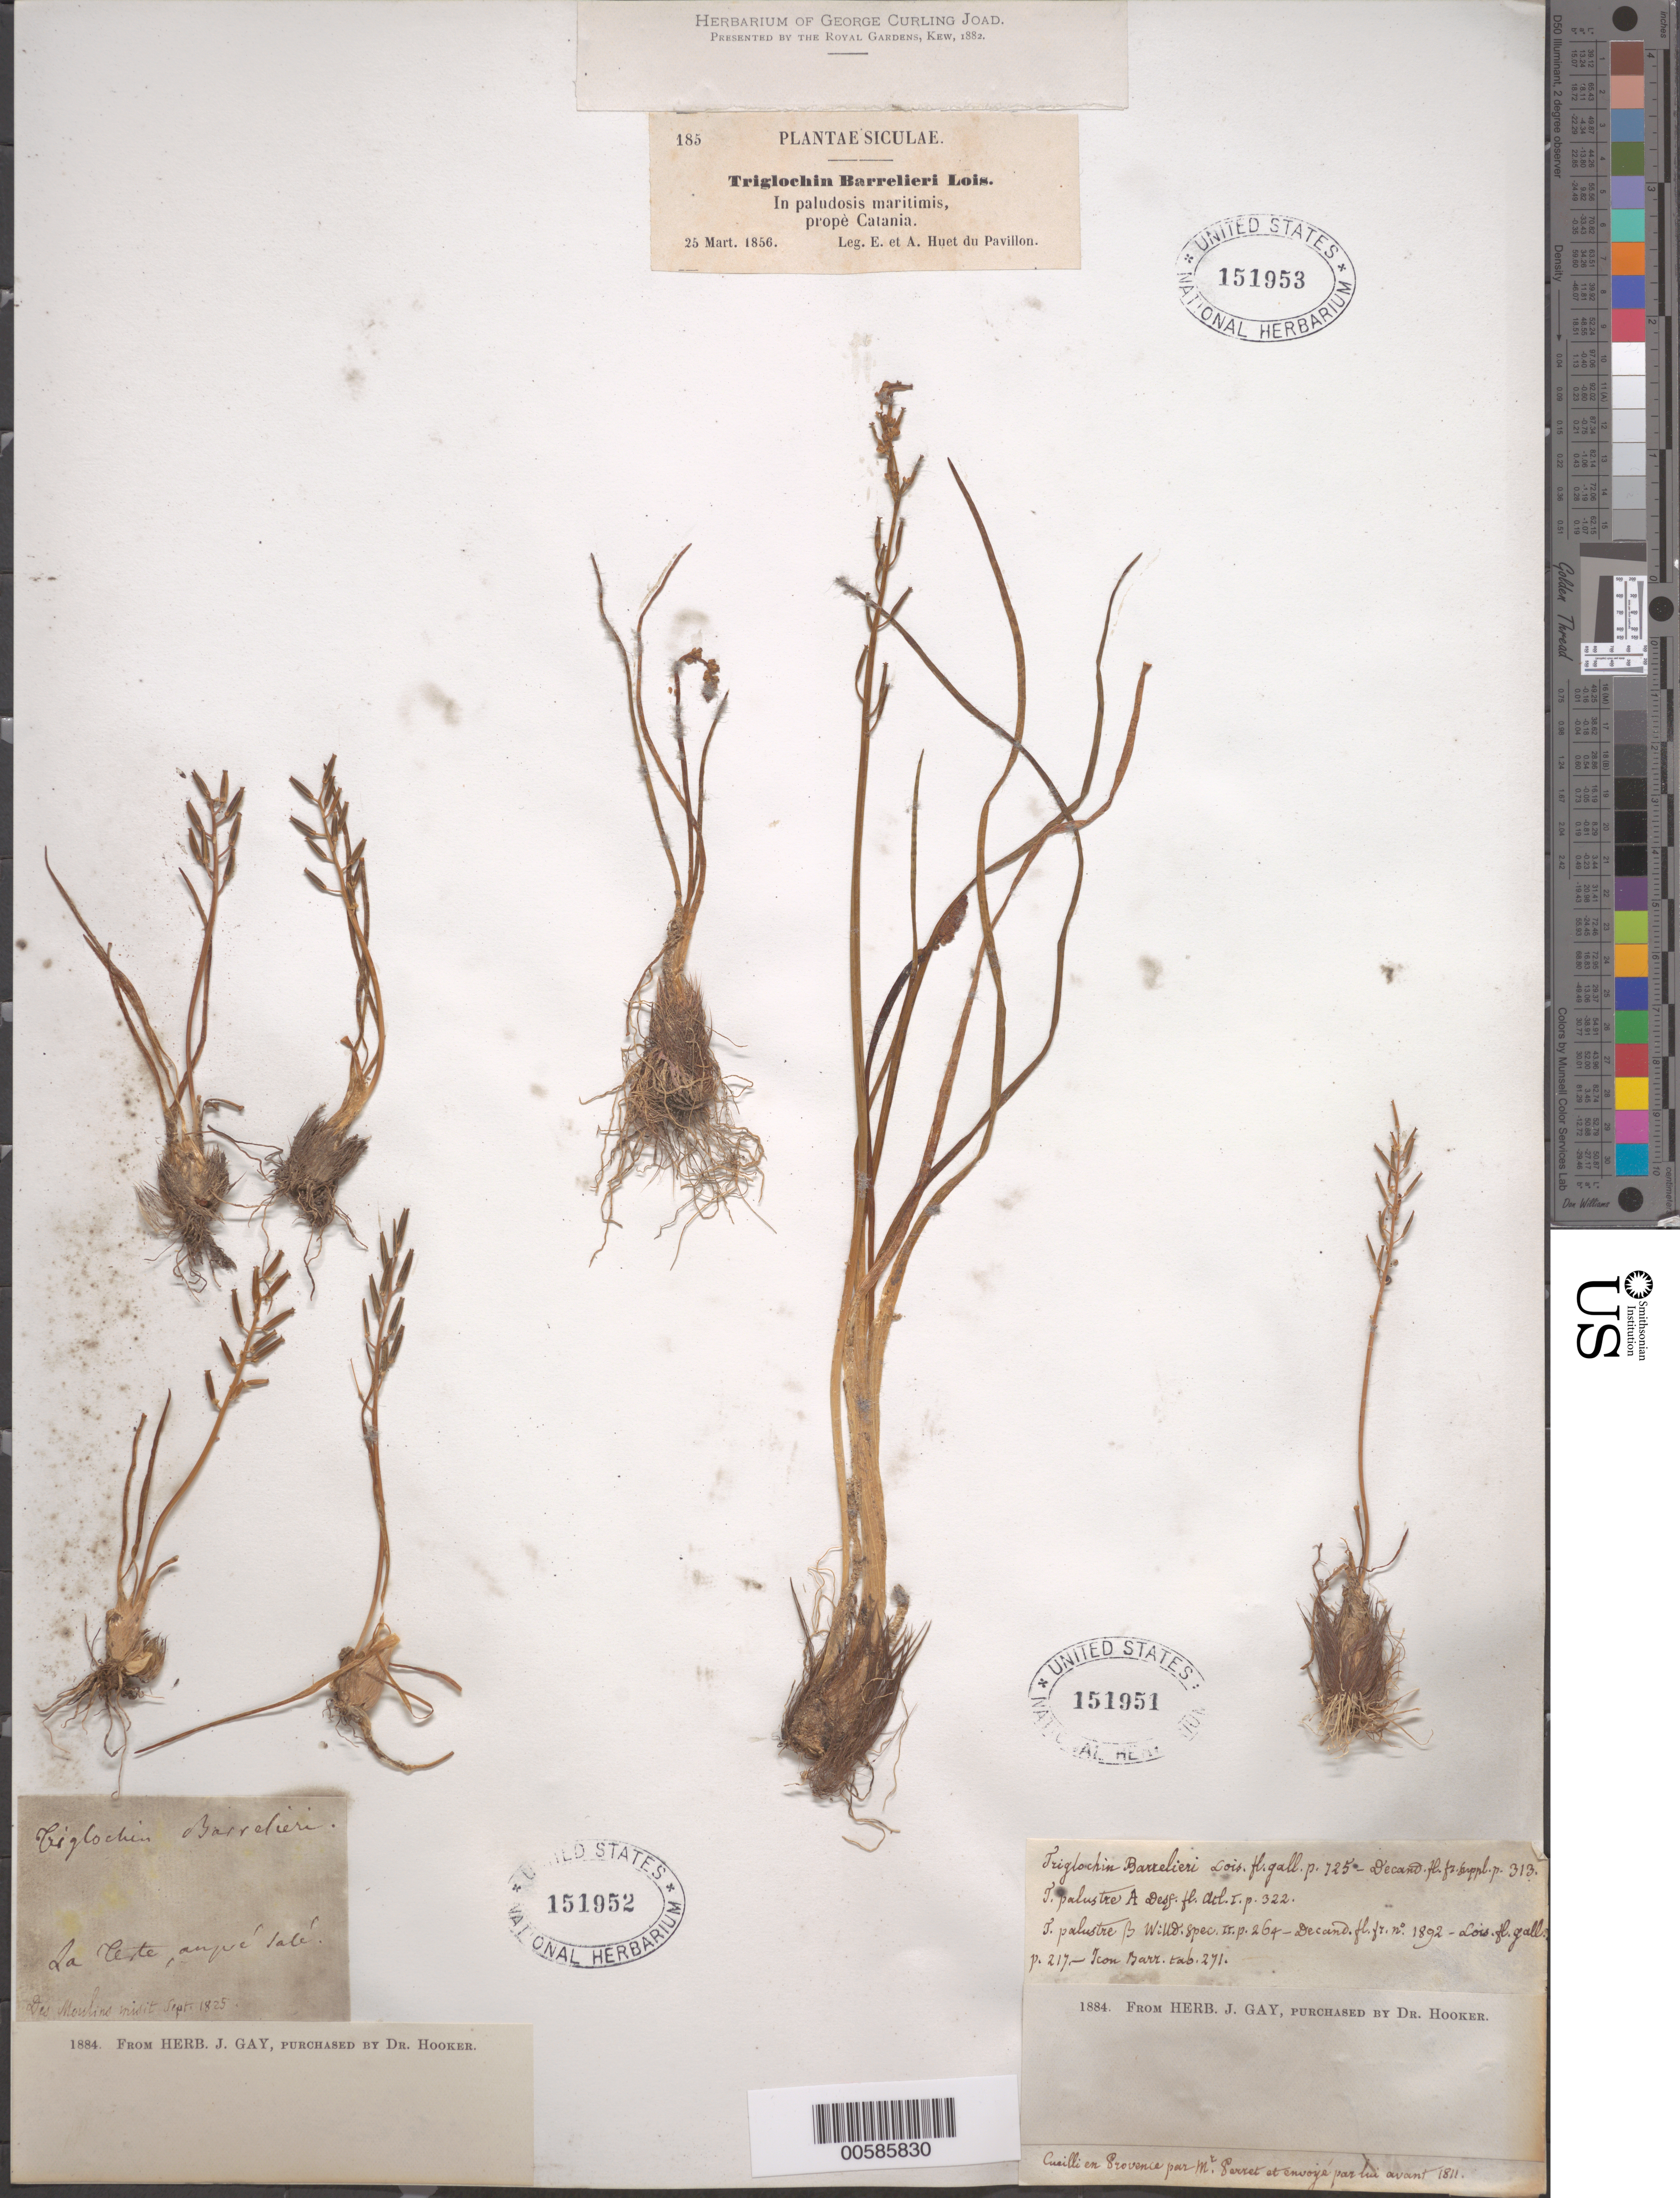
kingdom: Plantae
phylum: Tracheophyta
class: Liliopsida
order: Alismatales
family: Juncaginaceae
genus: Triglochin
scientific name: Triglochin barrelieri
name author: Loisel.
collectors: J. Gay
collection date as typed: Sep 1825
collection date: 1825-09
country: Italy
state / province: Siciliana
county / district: Catania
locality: Near Catania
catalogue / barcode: US 151951